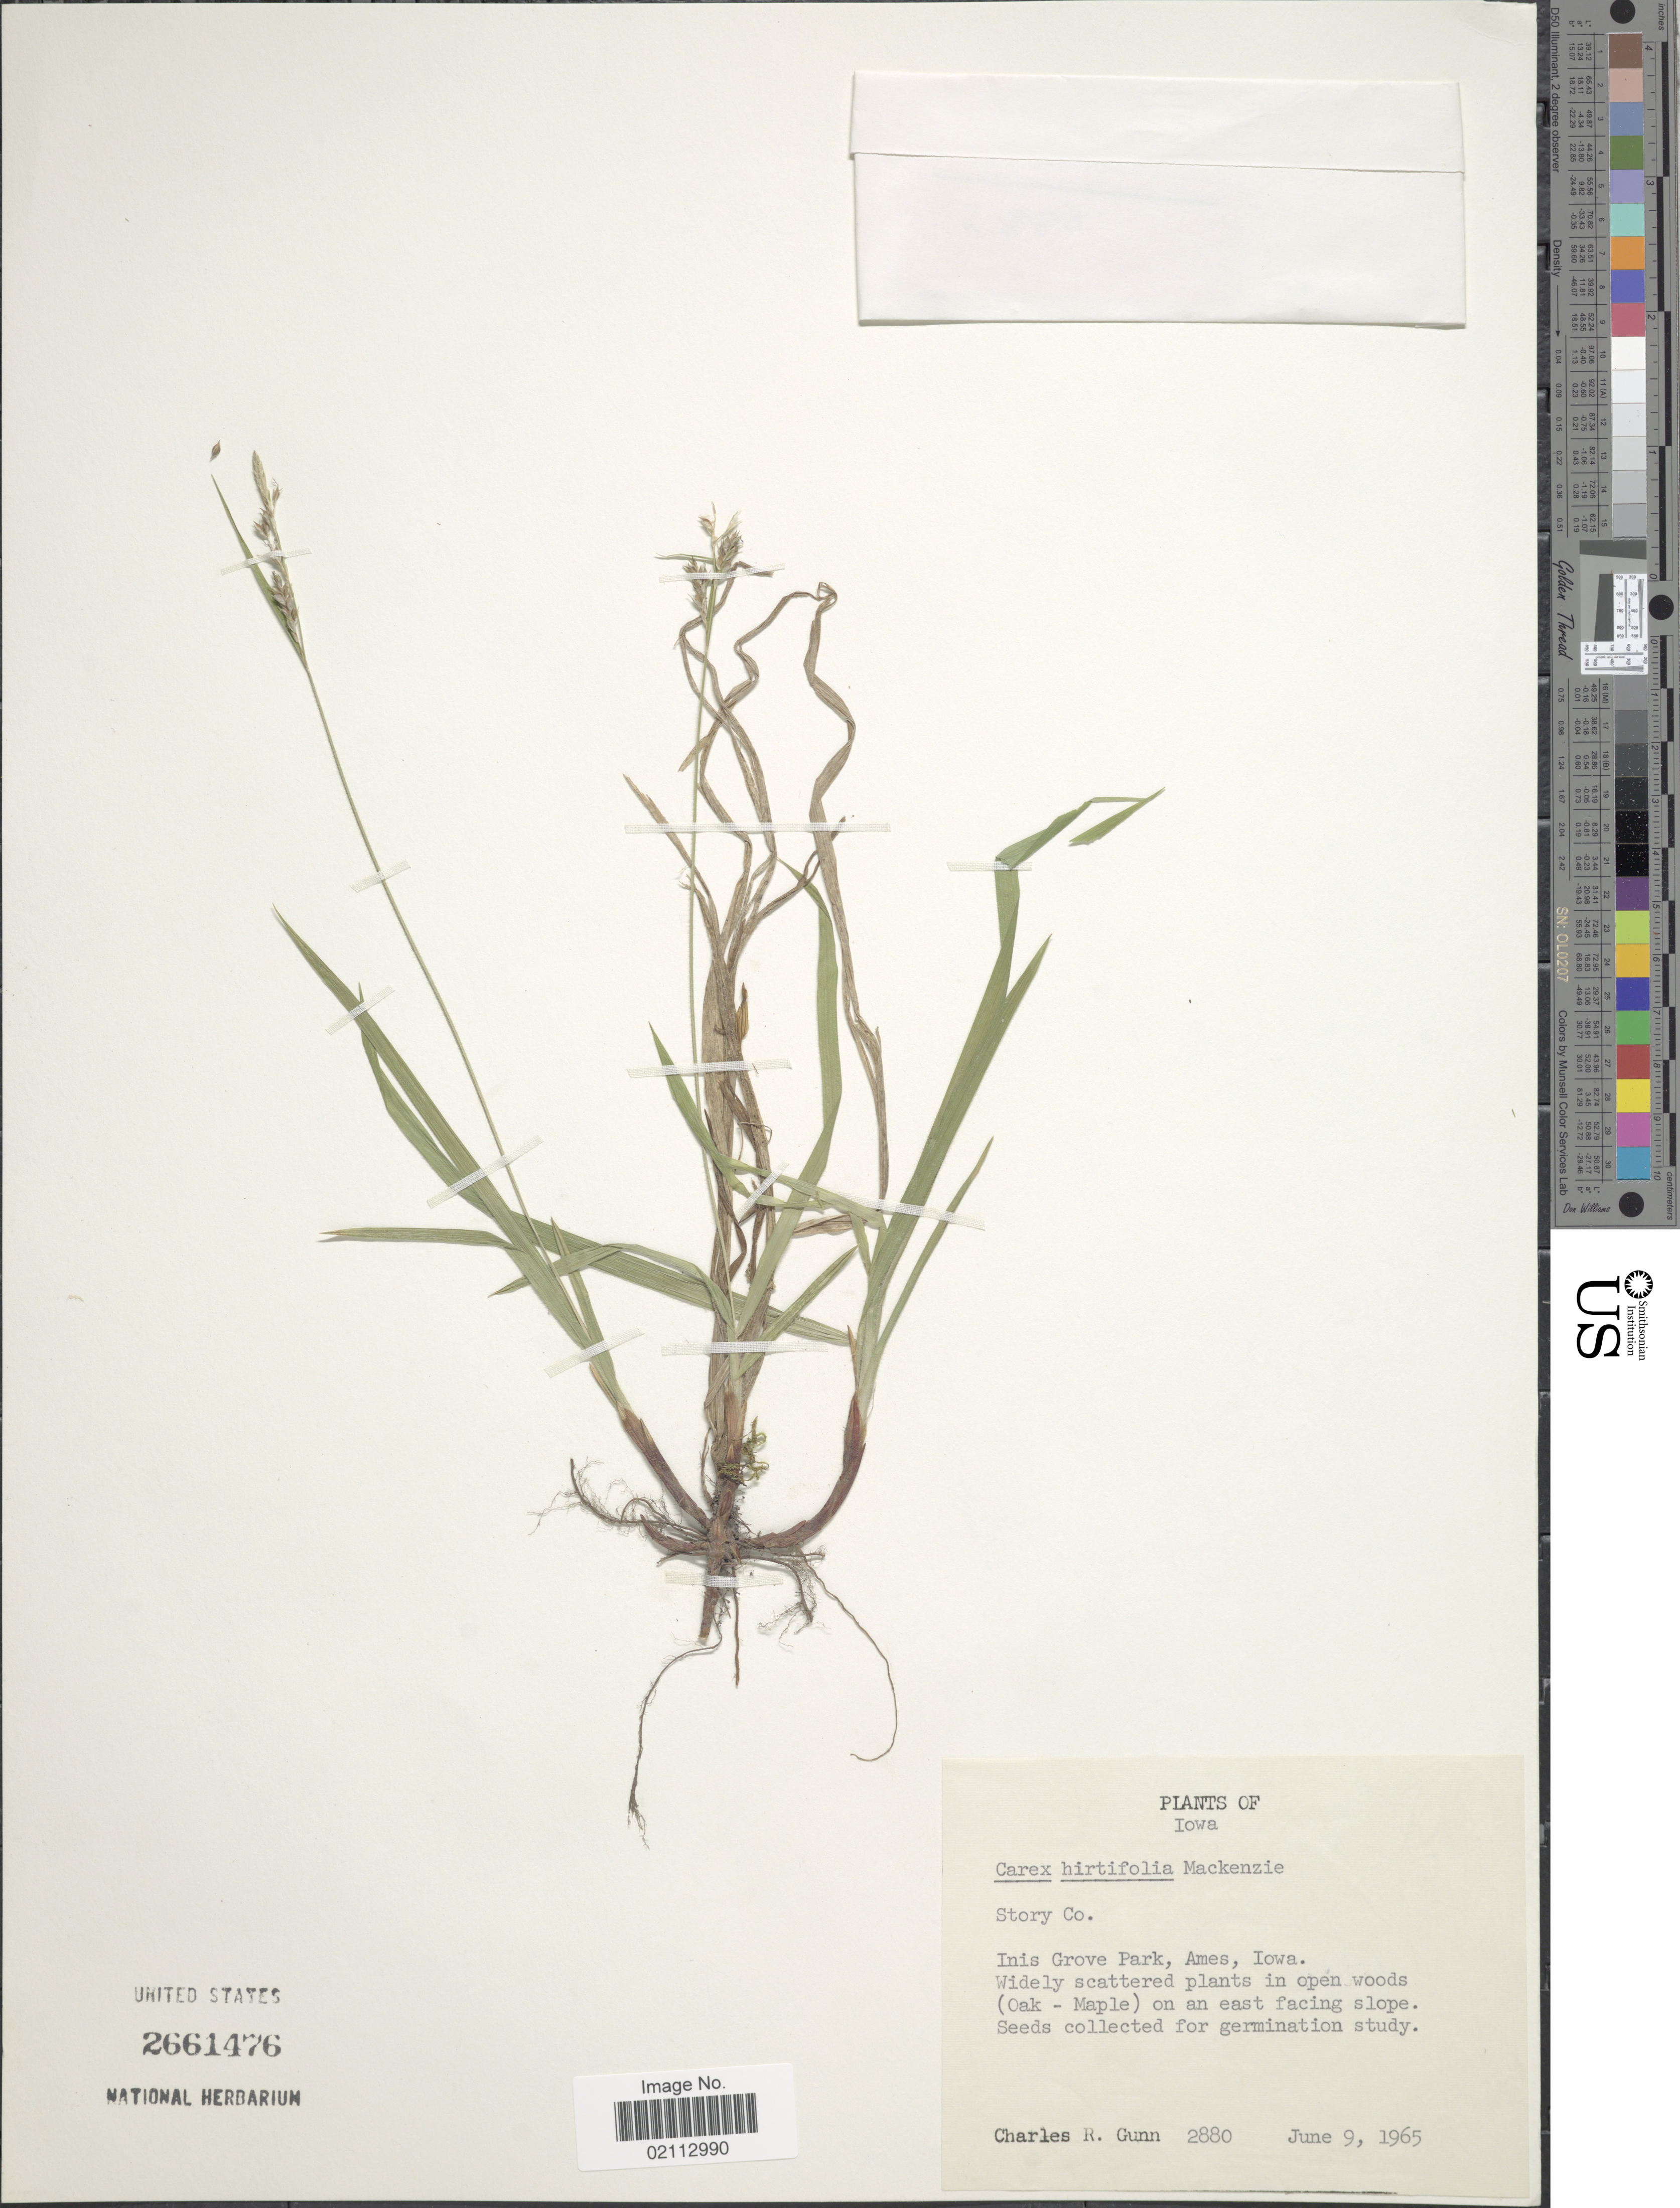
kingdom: Plantae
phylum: Tracheophyta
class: Liliopsida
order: Poales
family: Cyperaceae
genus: Carex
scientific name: Carex hirtifolia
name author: Mack.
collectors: C. R. Gunn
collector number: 2880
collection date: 1965-06-09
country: United States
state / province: Iowa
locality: Story Co. Inis Grove Park, Ames. On east facing slope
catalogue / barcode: US 2661476